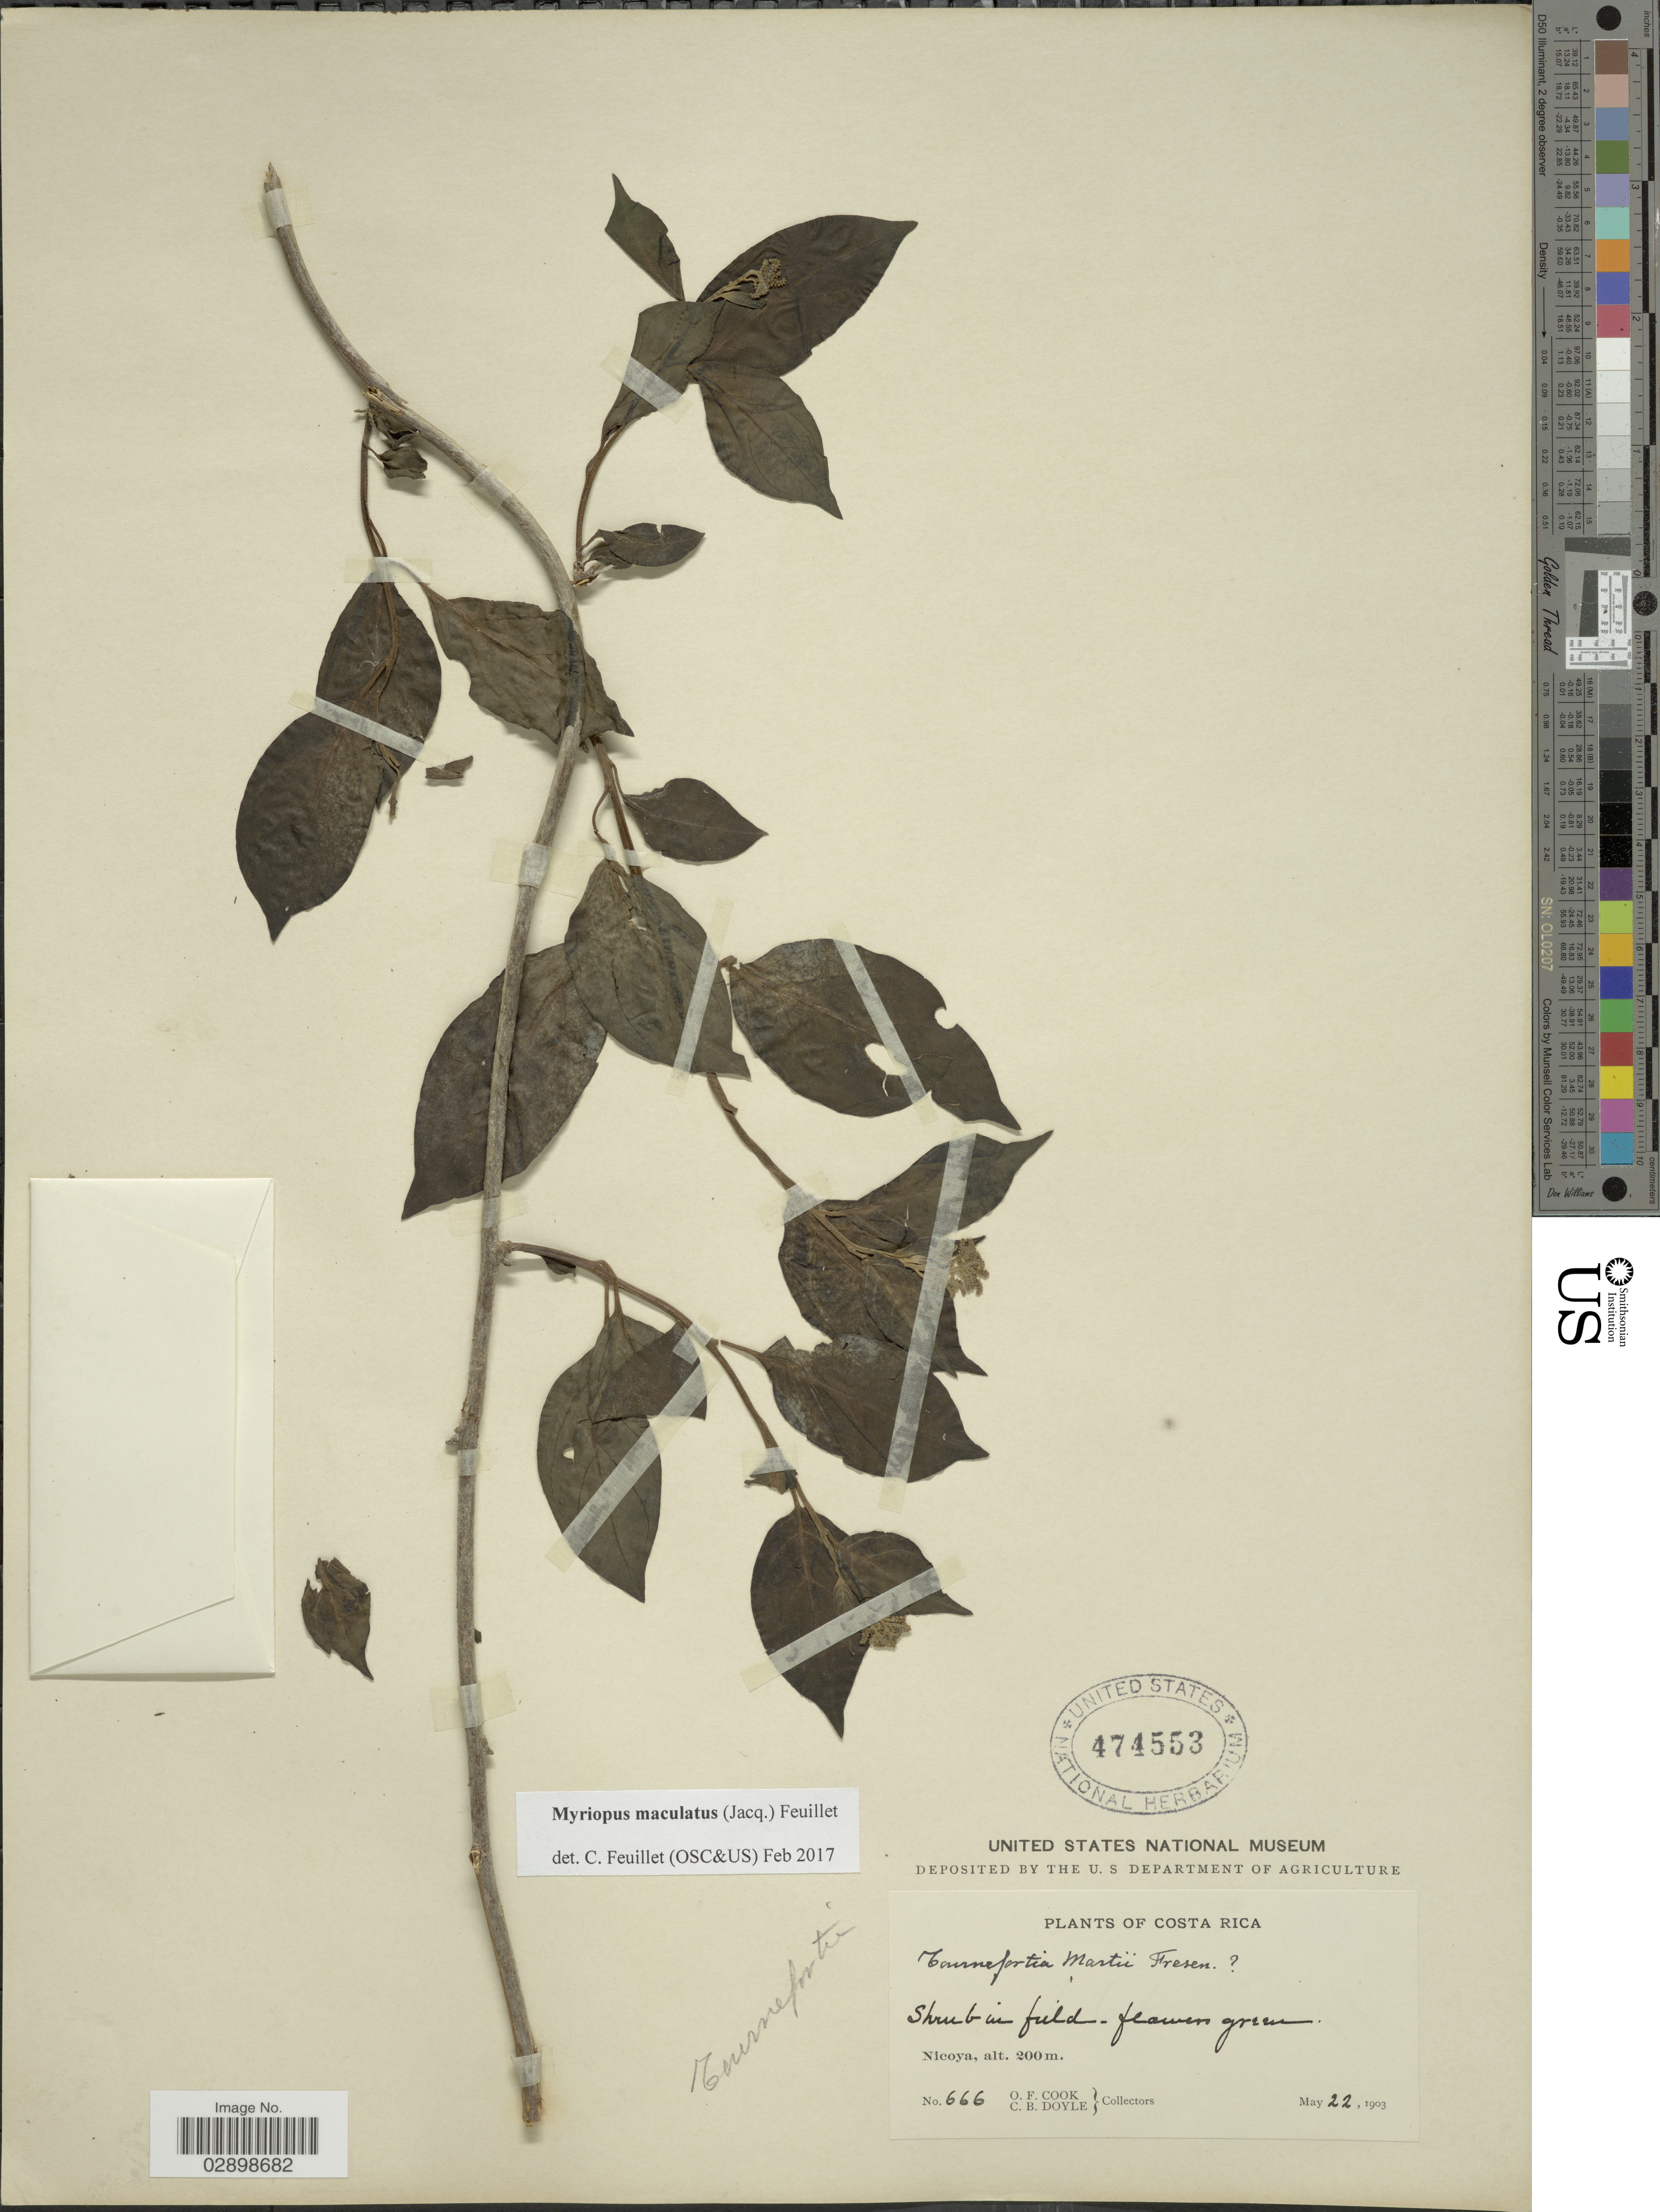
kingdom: Plantae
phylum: Tracheophyta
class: Magnoliopsida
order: Boraginales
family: Heliotropiaceae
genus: Myriopus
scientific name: Myriopus maculatus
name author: (Jacq.) Feuillet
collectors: O. F. Cook & C. Doyle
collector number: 666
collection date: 1903-05-22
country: Costa Rica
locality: Nicoya.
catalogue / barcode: US 474553